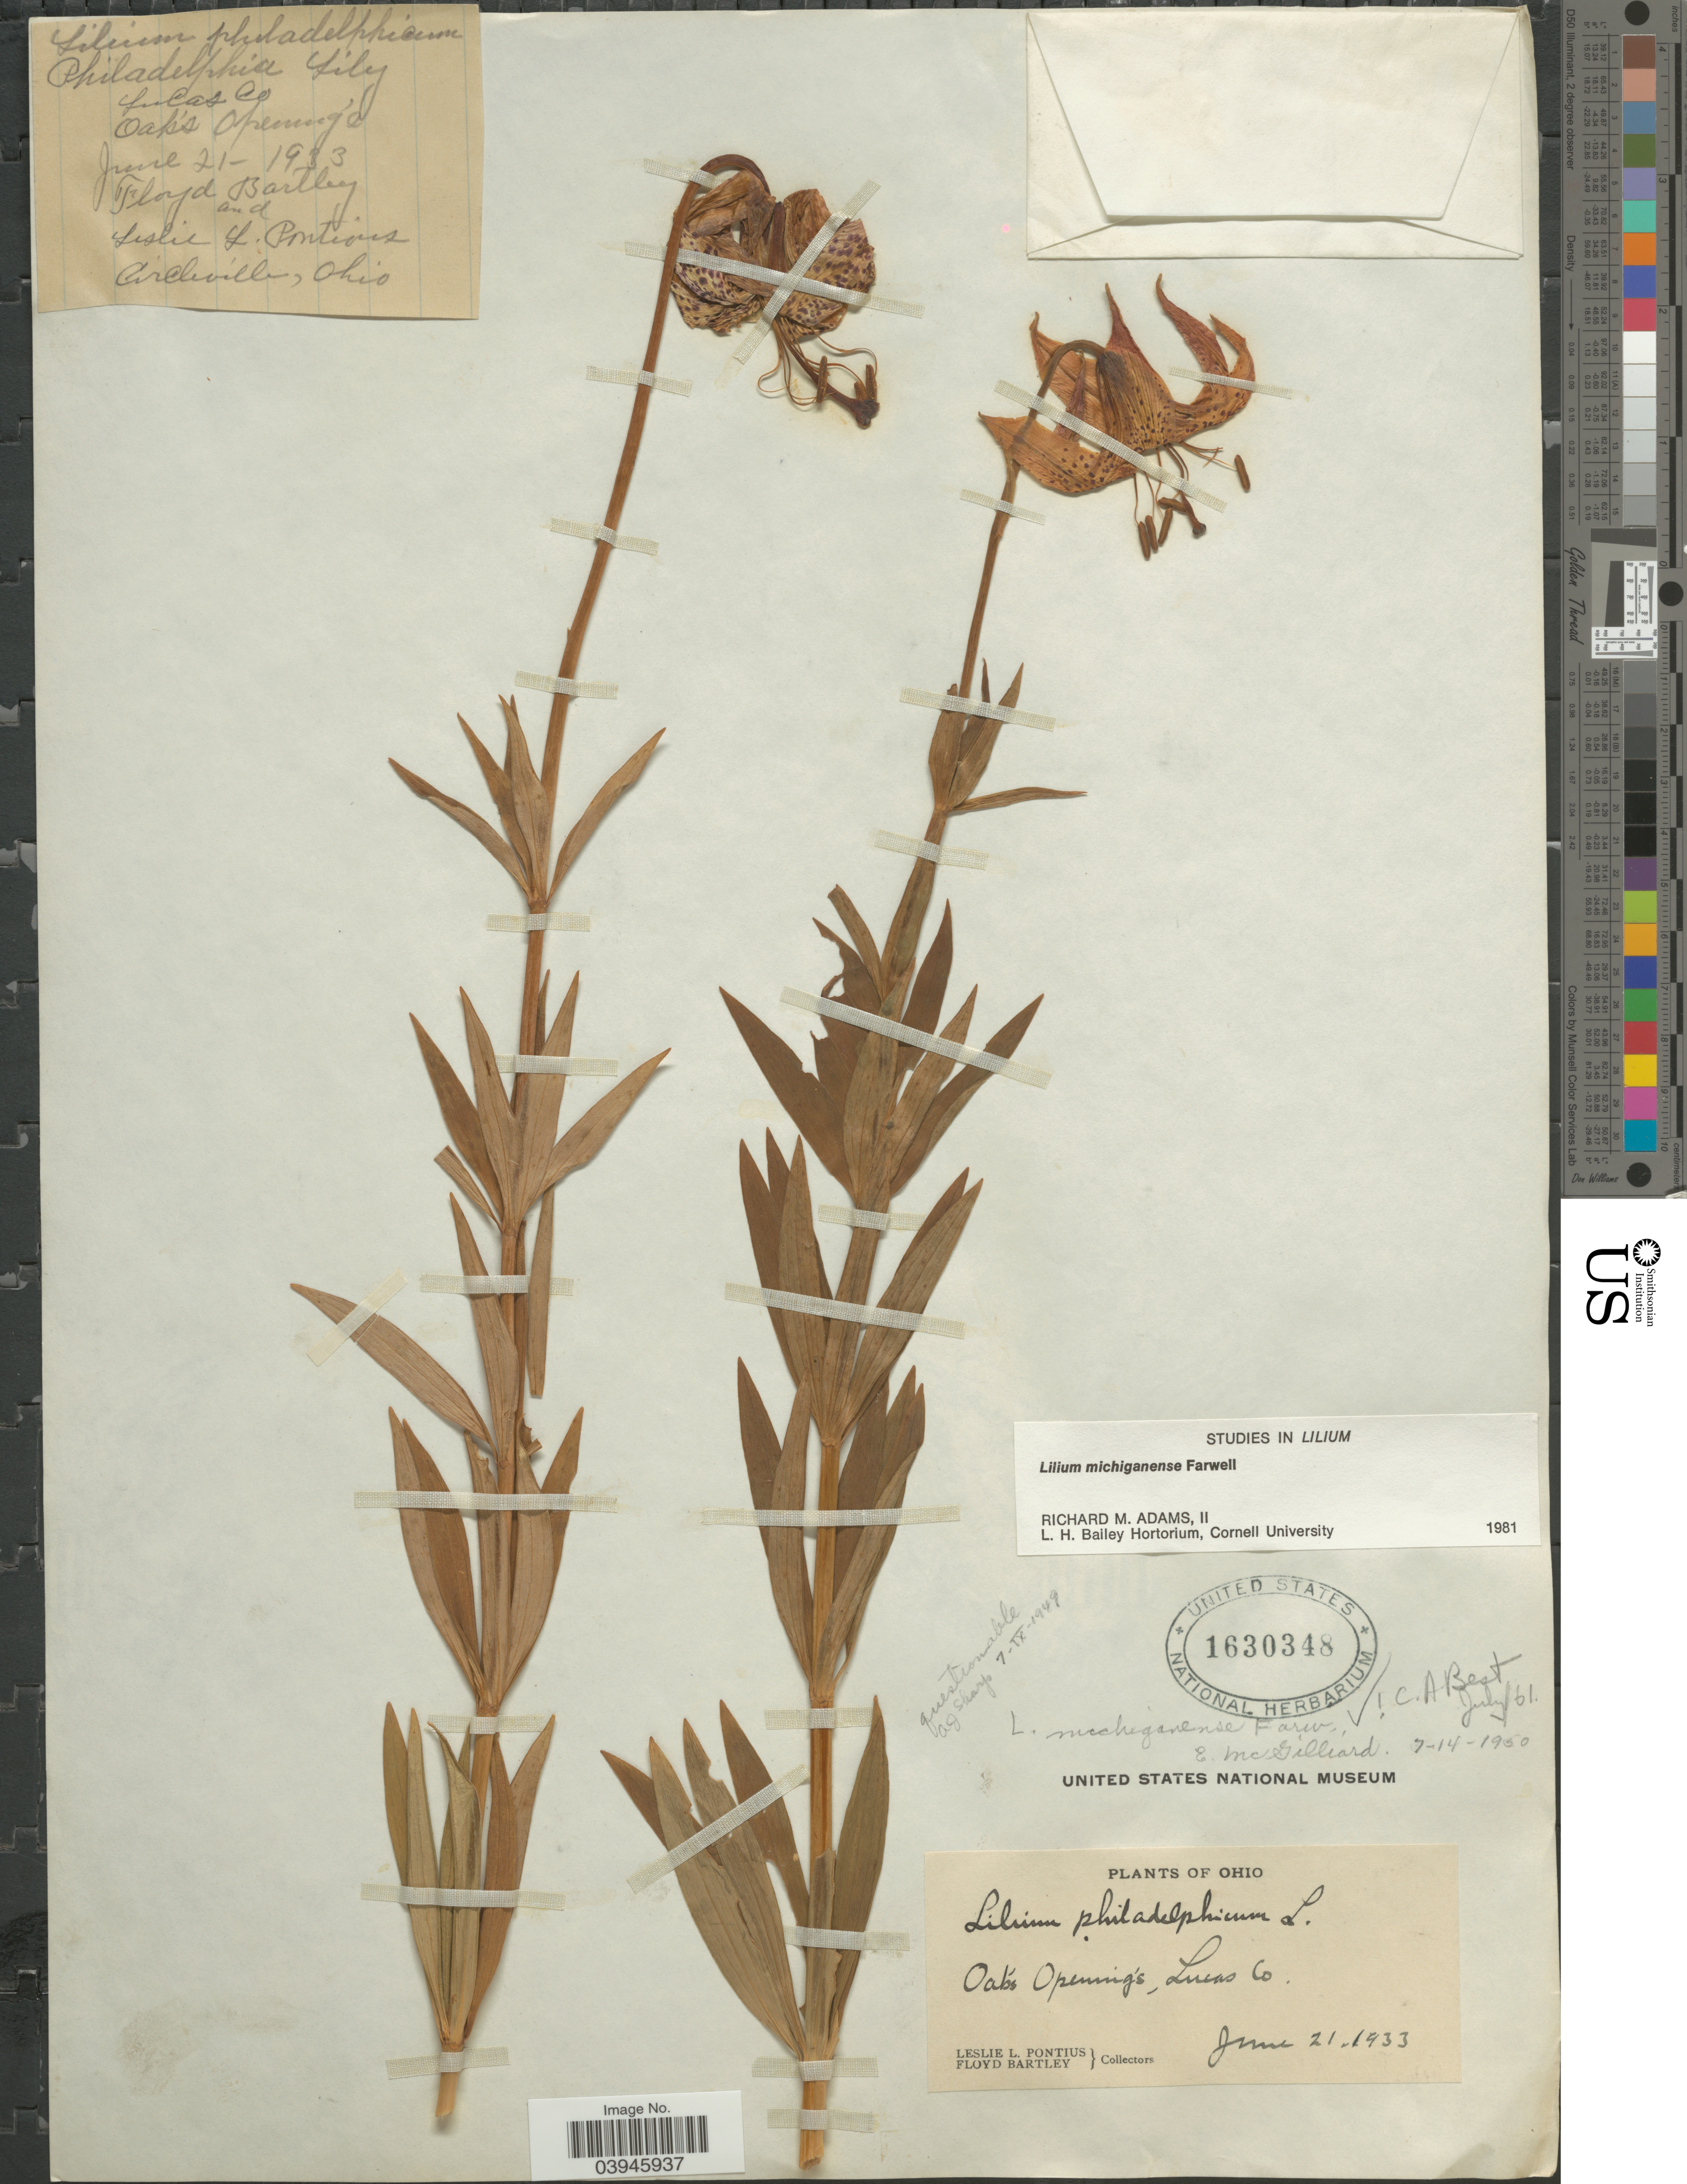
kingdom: Plantae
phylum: Tracheophyta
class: Liliopsida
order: Liliales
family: Liliaceae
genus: Lilium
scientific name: Lilium michiganense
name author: Farw.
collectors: L. Pontius & F. Bartley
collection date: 1933-06-21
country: United States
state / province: Ohio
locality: Oak's Opening's, Lucas Co. Circleville.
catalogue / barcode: US 1630348